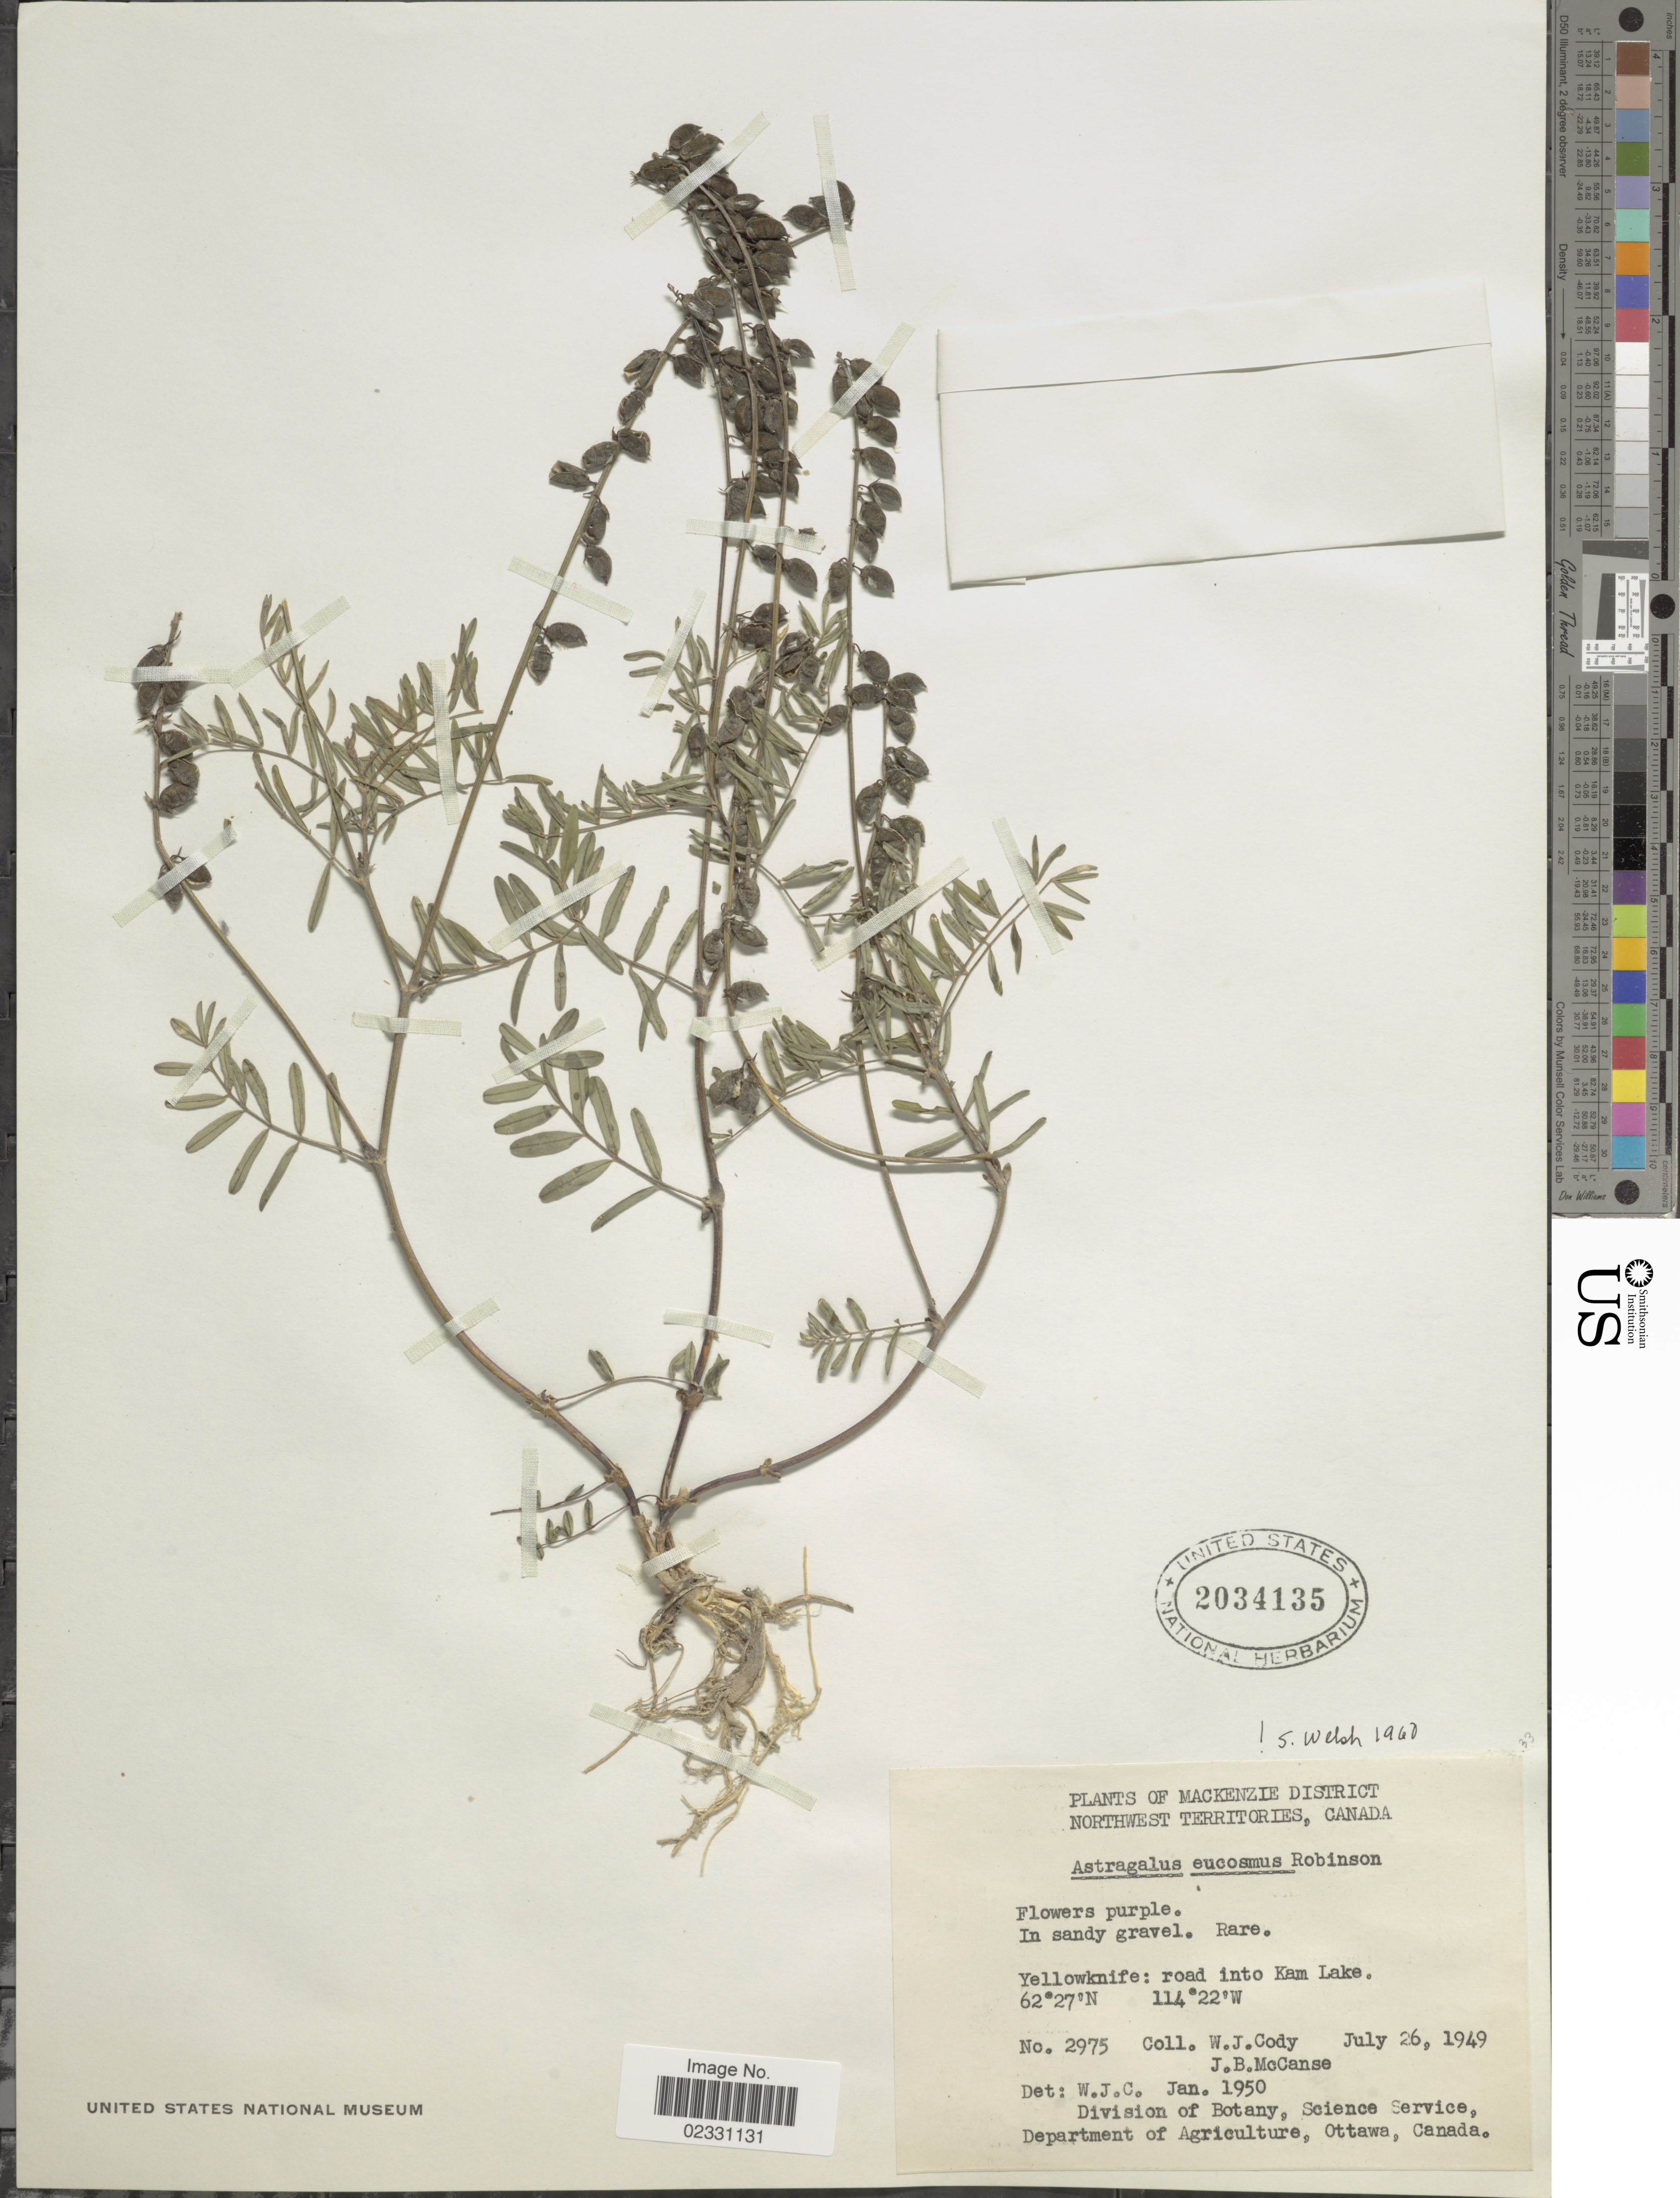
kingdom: Plantae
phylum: Tracheophyta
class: Magnoliopsida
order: Fabales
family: Fabaceae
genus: Astragalus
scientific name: Astragalus eucosmus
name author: B.L. Rob.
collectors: W. Cody & J. McCanse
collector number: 2975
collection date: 1949-07-26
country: Canada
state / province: Northwest Territories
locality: Mackenzie District. Yellowknife: road into Kam Lake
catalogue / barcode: US 2034135